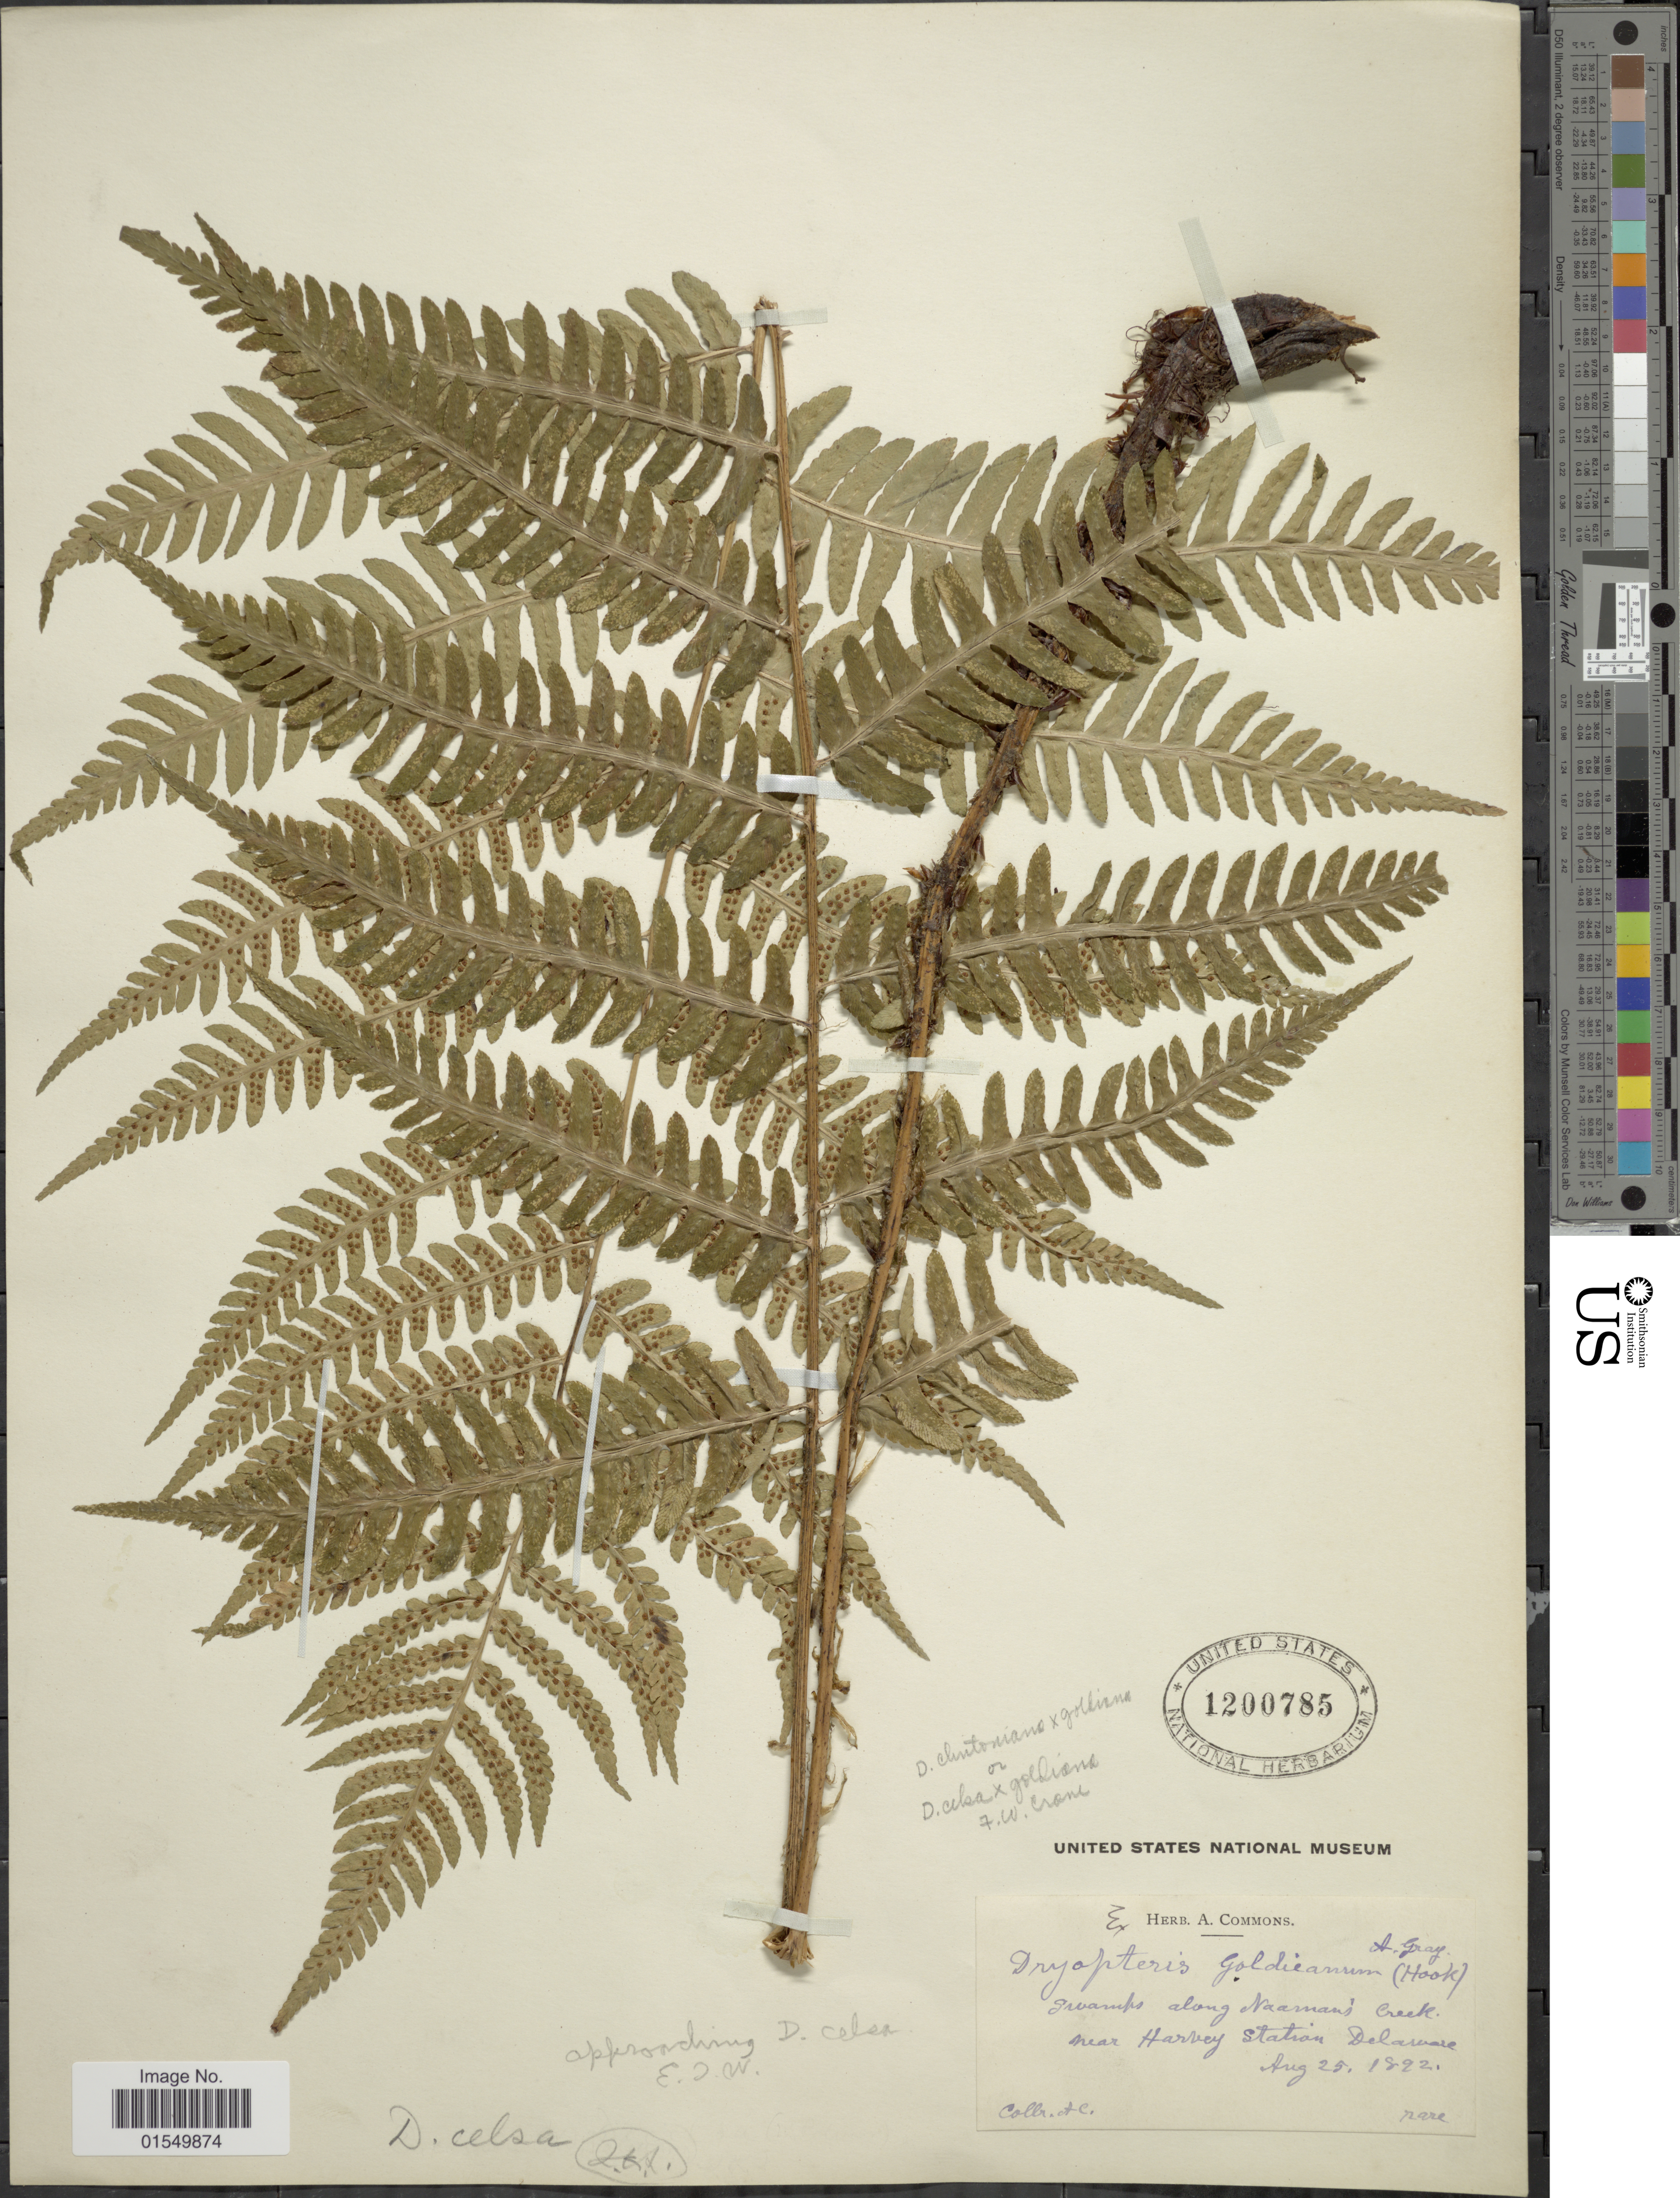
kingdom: Plantae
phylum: Tracheophyta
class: Polypodiopsida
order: Polypodiales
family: Dryopteridaceae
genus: Dryopteris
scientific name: Dryopteris x atropalustris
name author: Small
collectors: A. Commons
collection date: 1892-08-25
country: United States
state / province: Delaware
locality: Swamps along Naarnan's Creek, near Harvey Station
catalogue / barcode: US 1200785